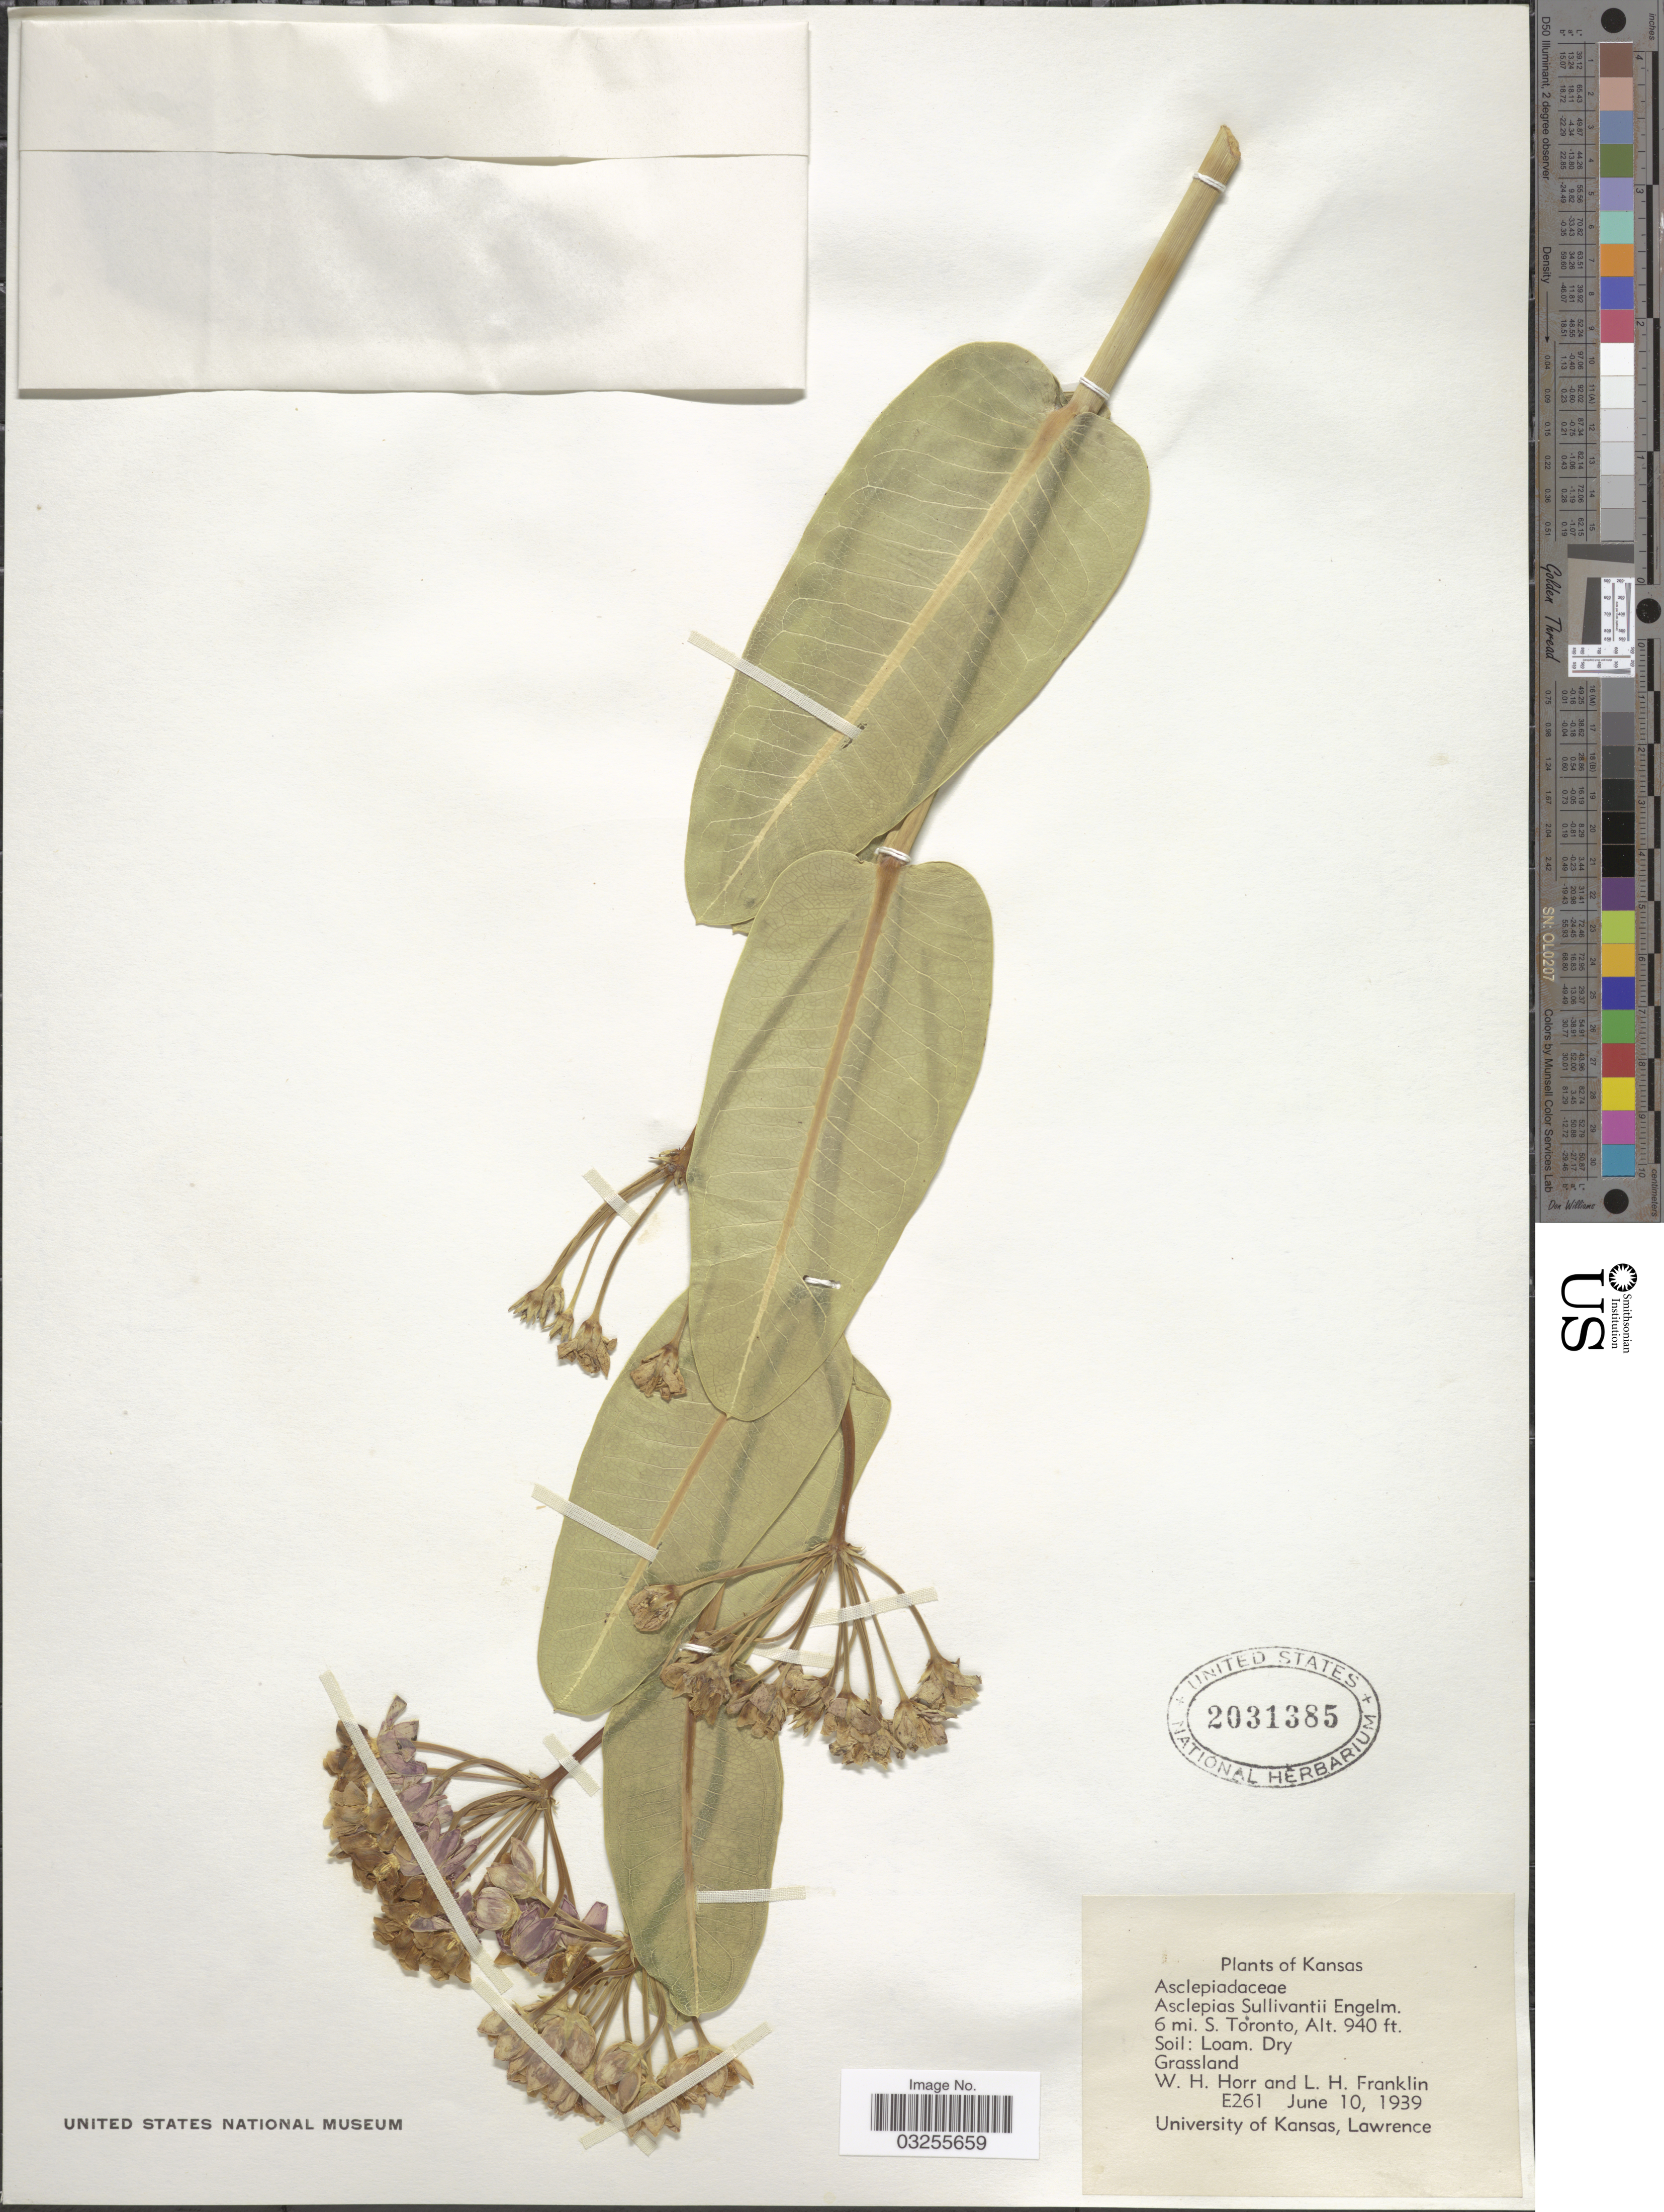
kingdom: Plantae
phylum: Tracheophyta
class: Magnoliopsida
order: Gentianales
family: Apocynaceae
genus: Asclepias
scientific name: Asclepias sullivantii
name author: Engelm. ex A. Gray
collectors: W. H. Horr & L. H. Franklin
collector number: E261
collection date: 1939-06-10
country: United States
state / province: Kansas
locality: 6 mi. S. Toronto.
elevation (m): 287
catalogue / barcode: US 2031385